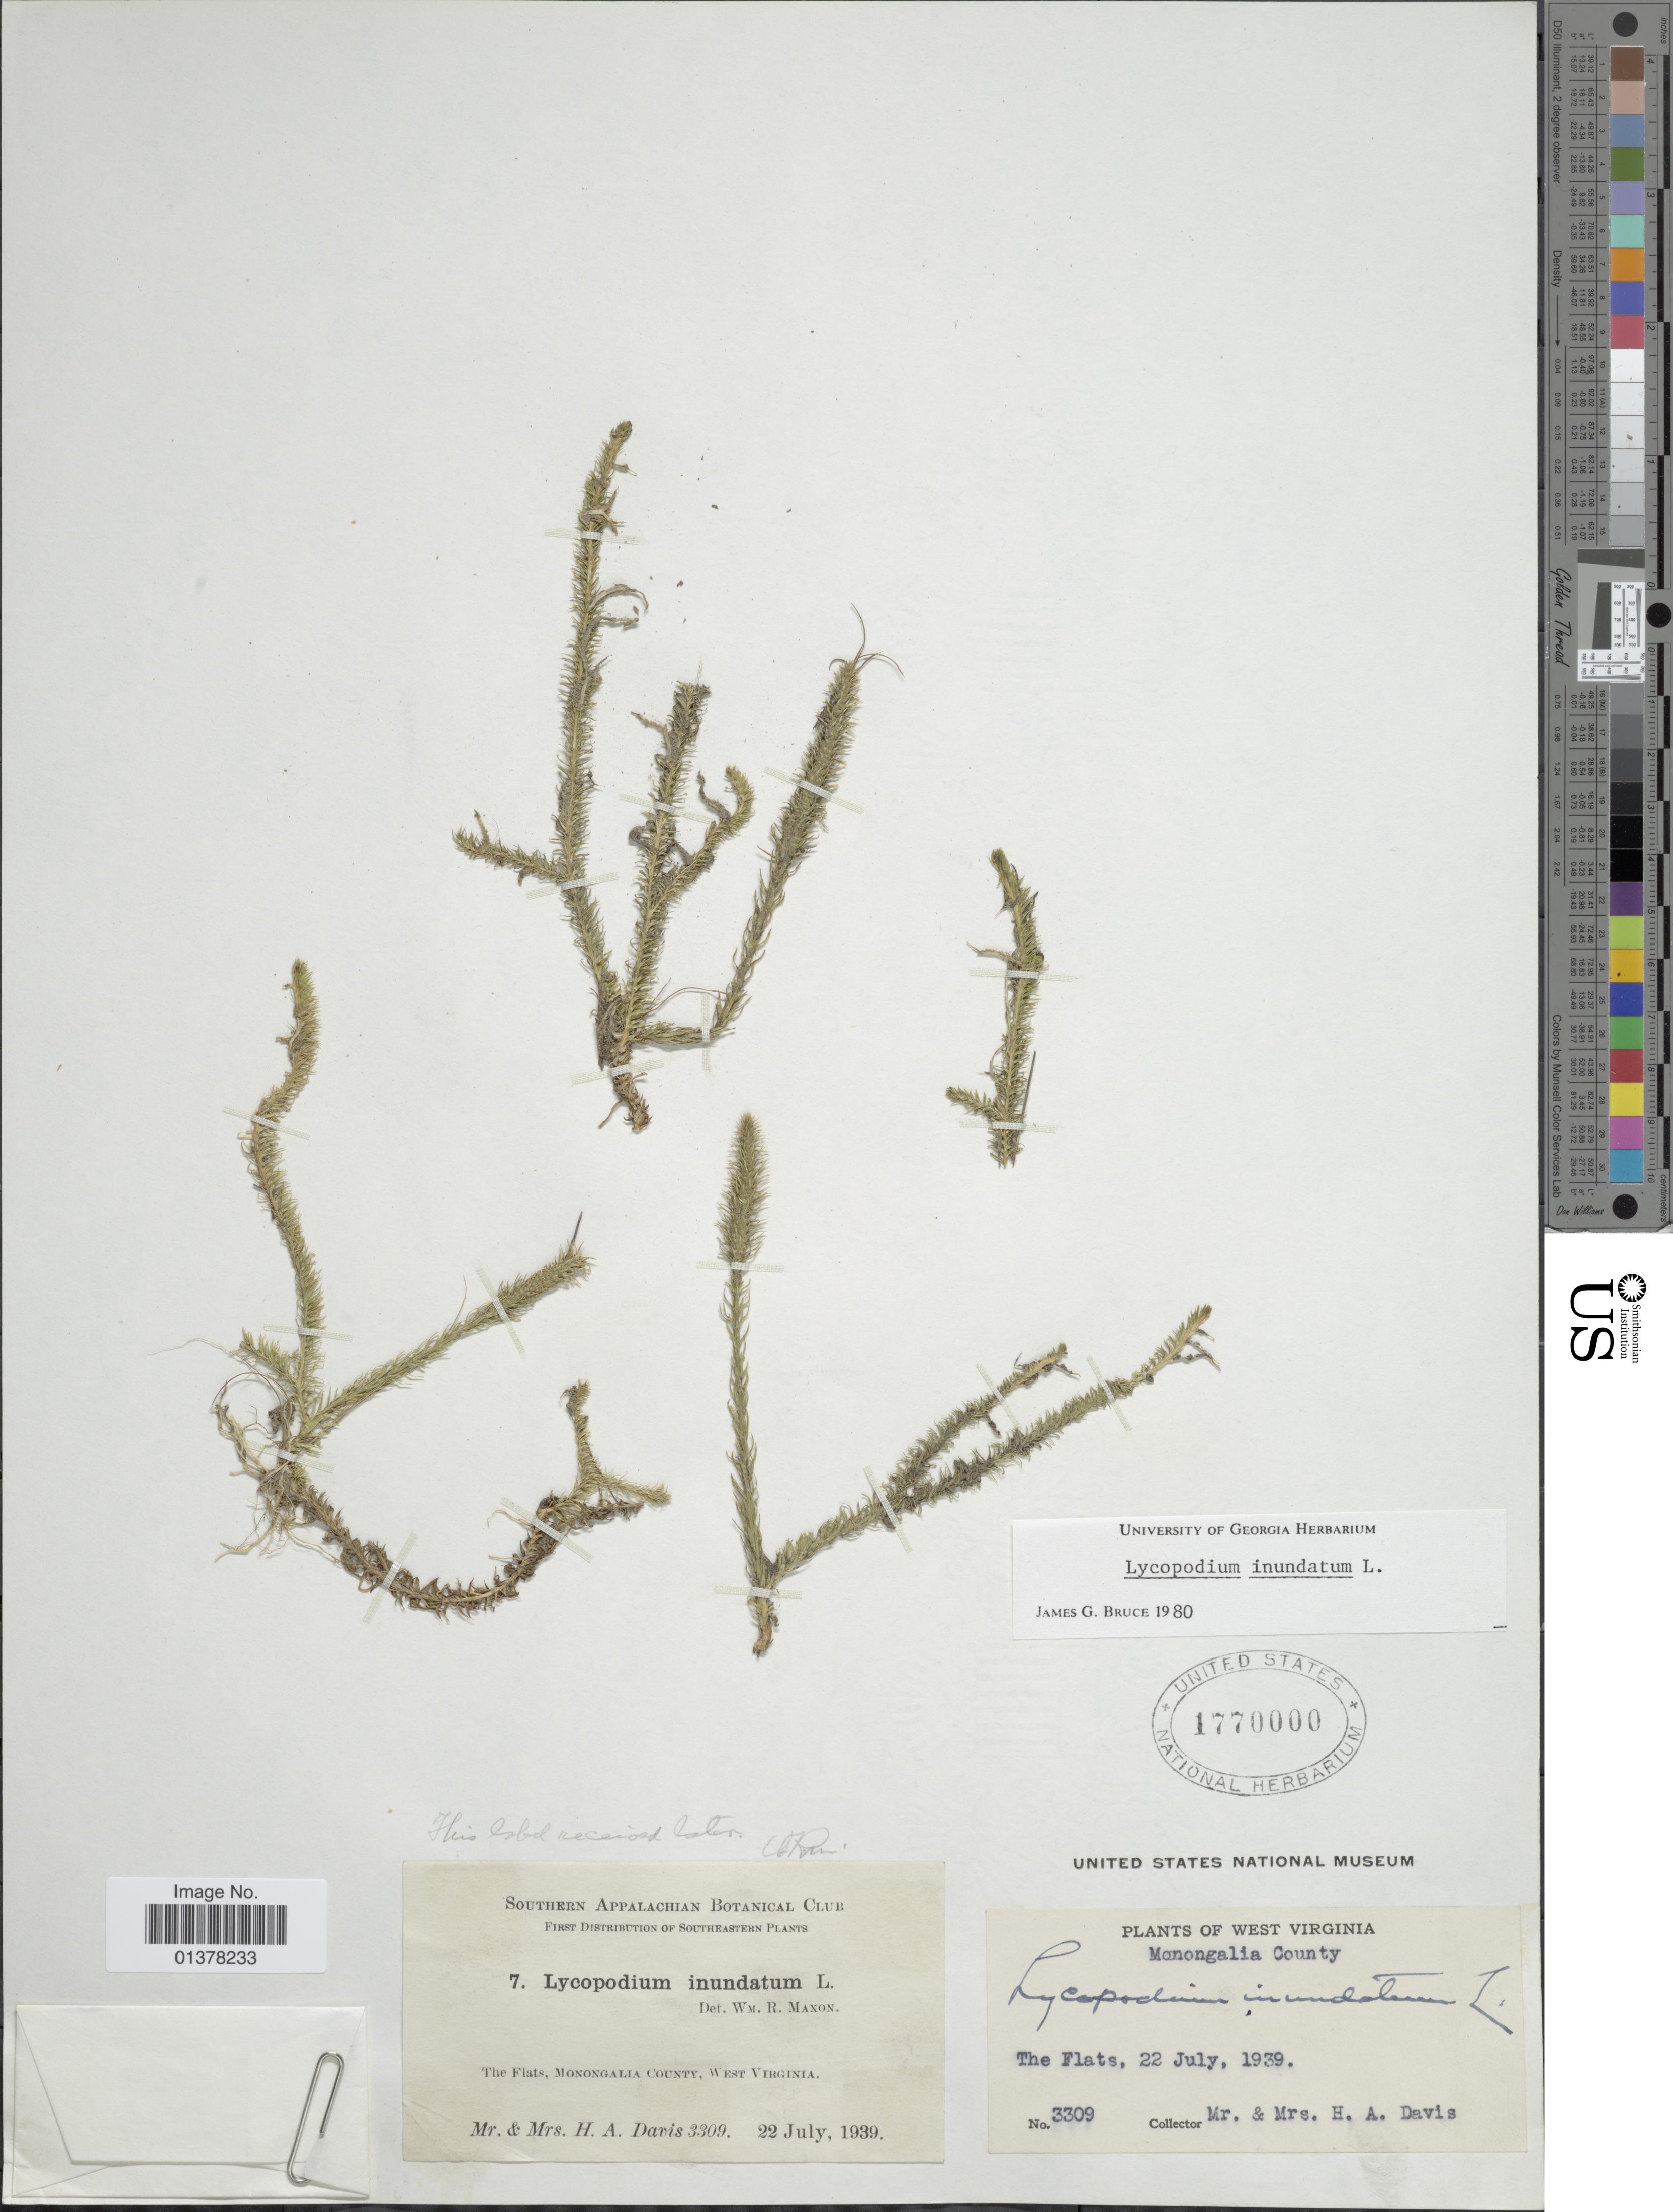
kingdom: Plantae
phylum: Tracheophyta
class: Lycopodiopsida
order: Lycopodiales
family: Lycopodiaceae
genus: Lycopodiella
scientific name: Lycopodiella inundata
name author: (L.) Holub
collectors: H. Davis & H. Davis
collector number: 3309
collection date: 1939-07-22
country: United States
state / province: West Virginia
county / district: Monongalia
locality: Monongalia County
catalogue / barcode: US 1770000